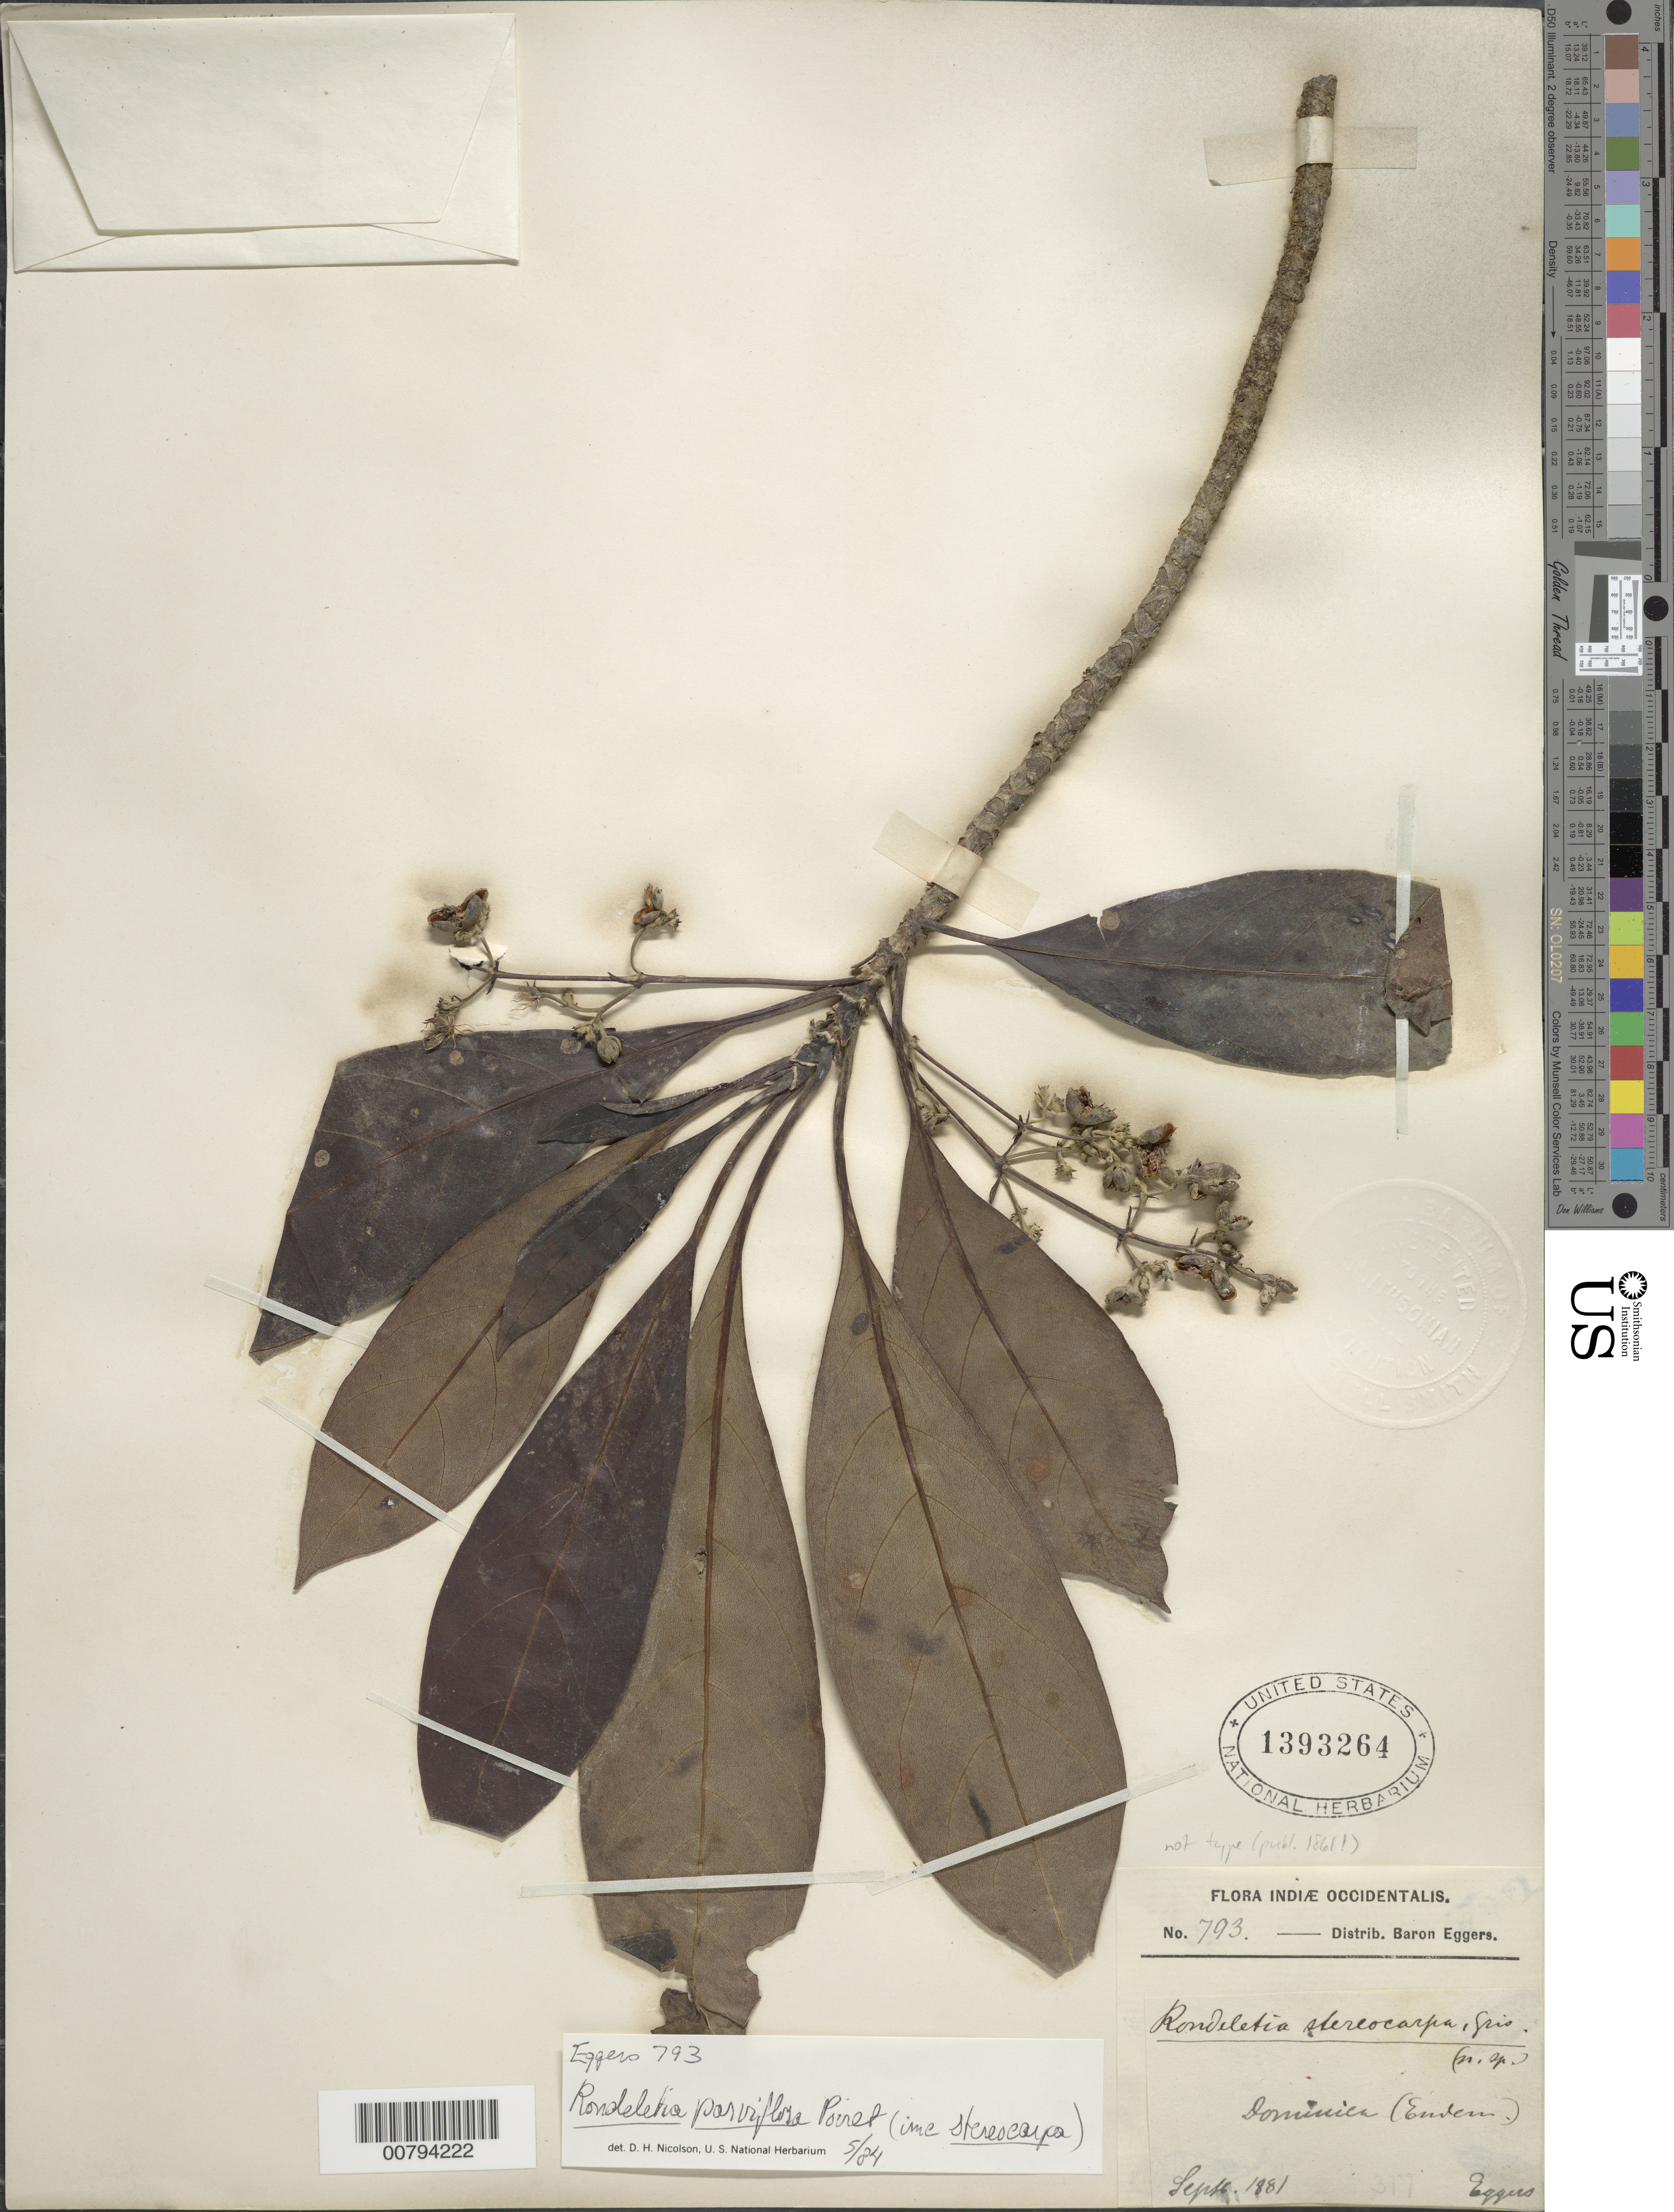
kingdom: Plantae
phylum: Tracheophyta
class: Magnoliopsida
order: Gentianales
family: Rubiaceae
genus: Rondeletia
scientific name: Rondeletia parviflora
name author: Poir.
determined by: Nicolson, Dan H.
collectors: H. F. A. von Eggers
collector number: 793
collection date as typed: Sep 1881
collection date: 1881-09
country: Dominica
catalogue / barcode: US 1393264